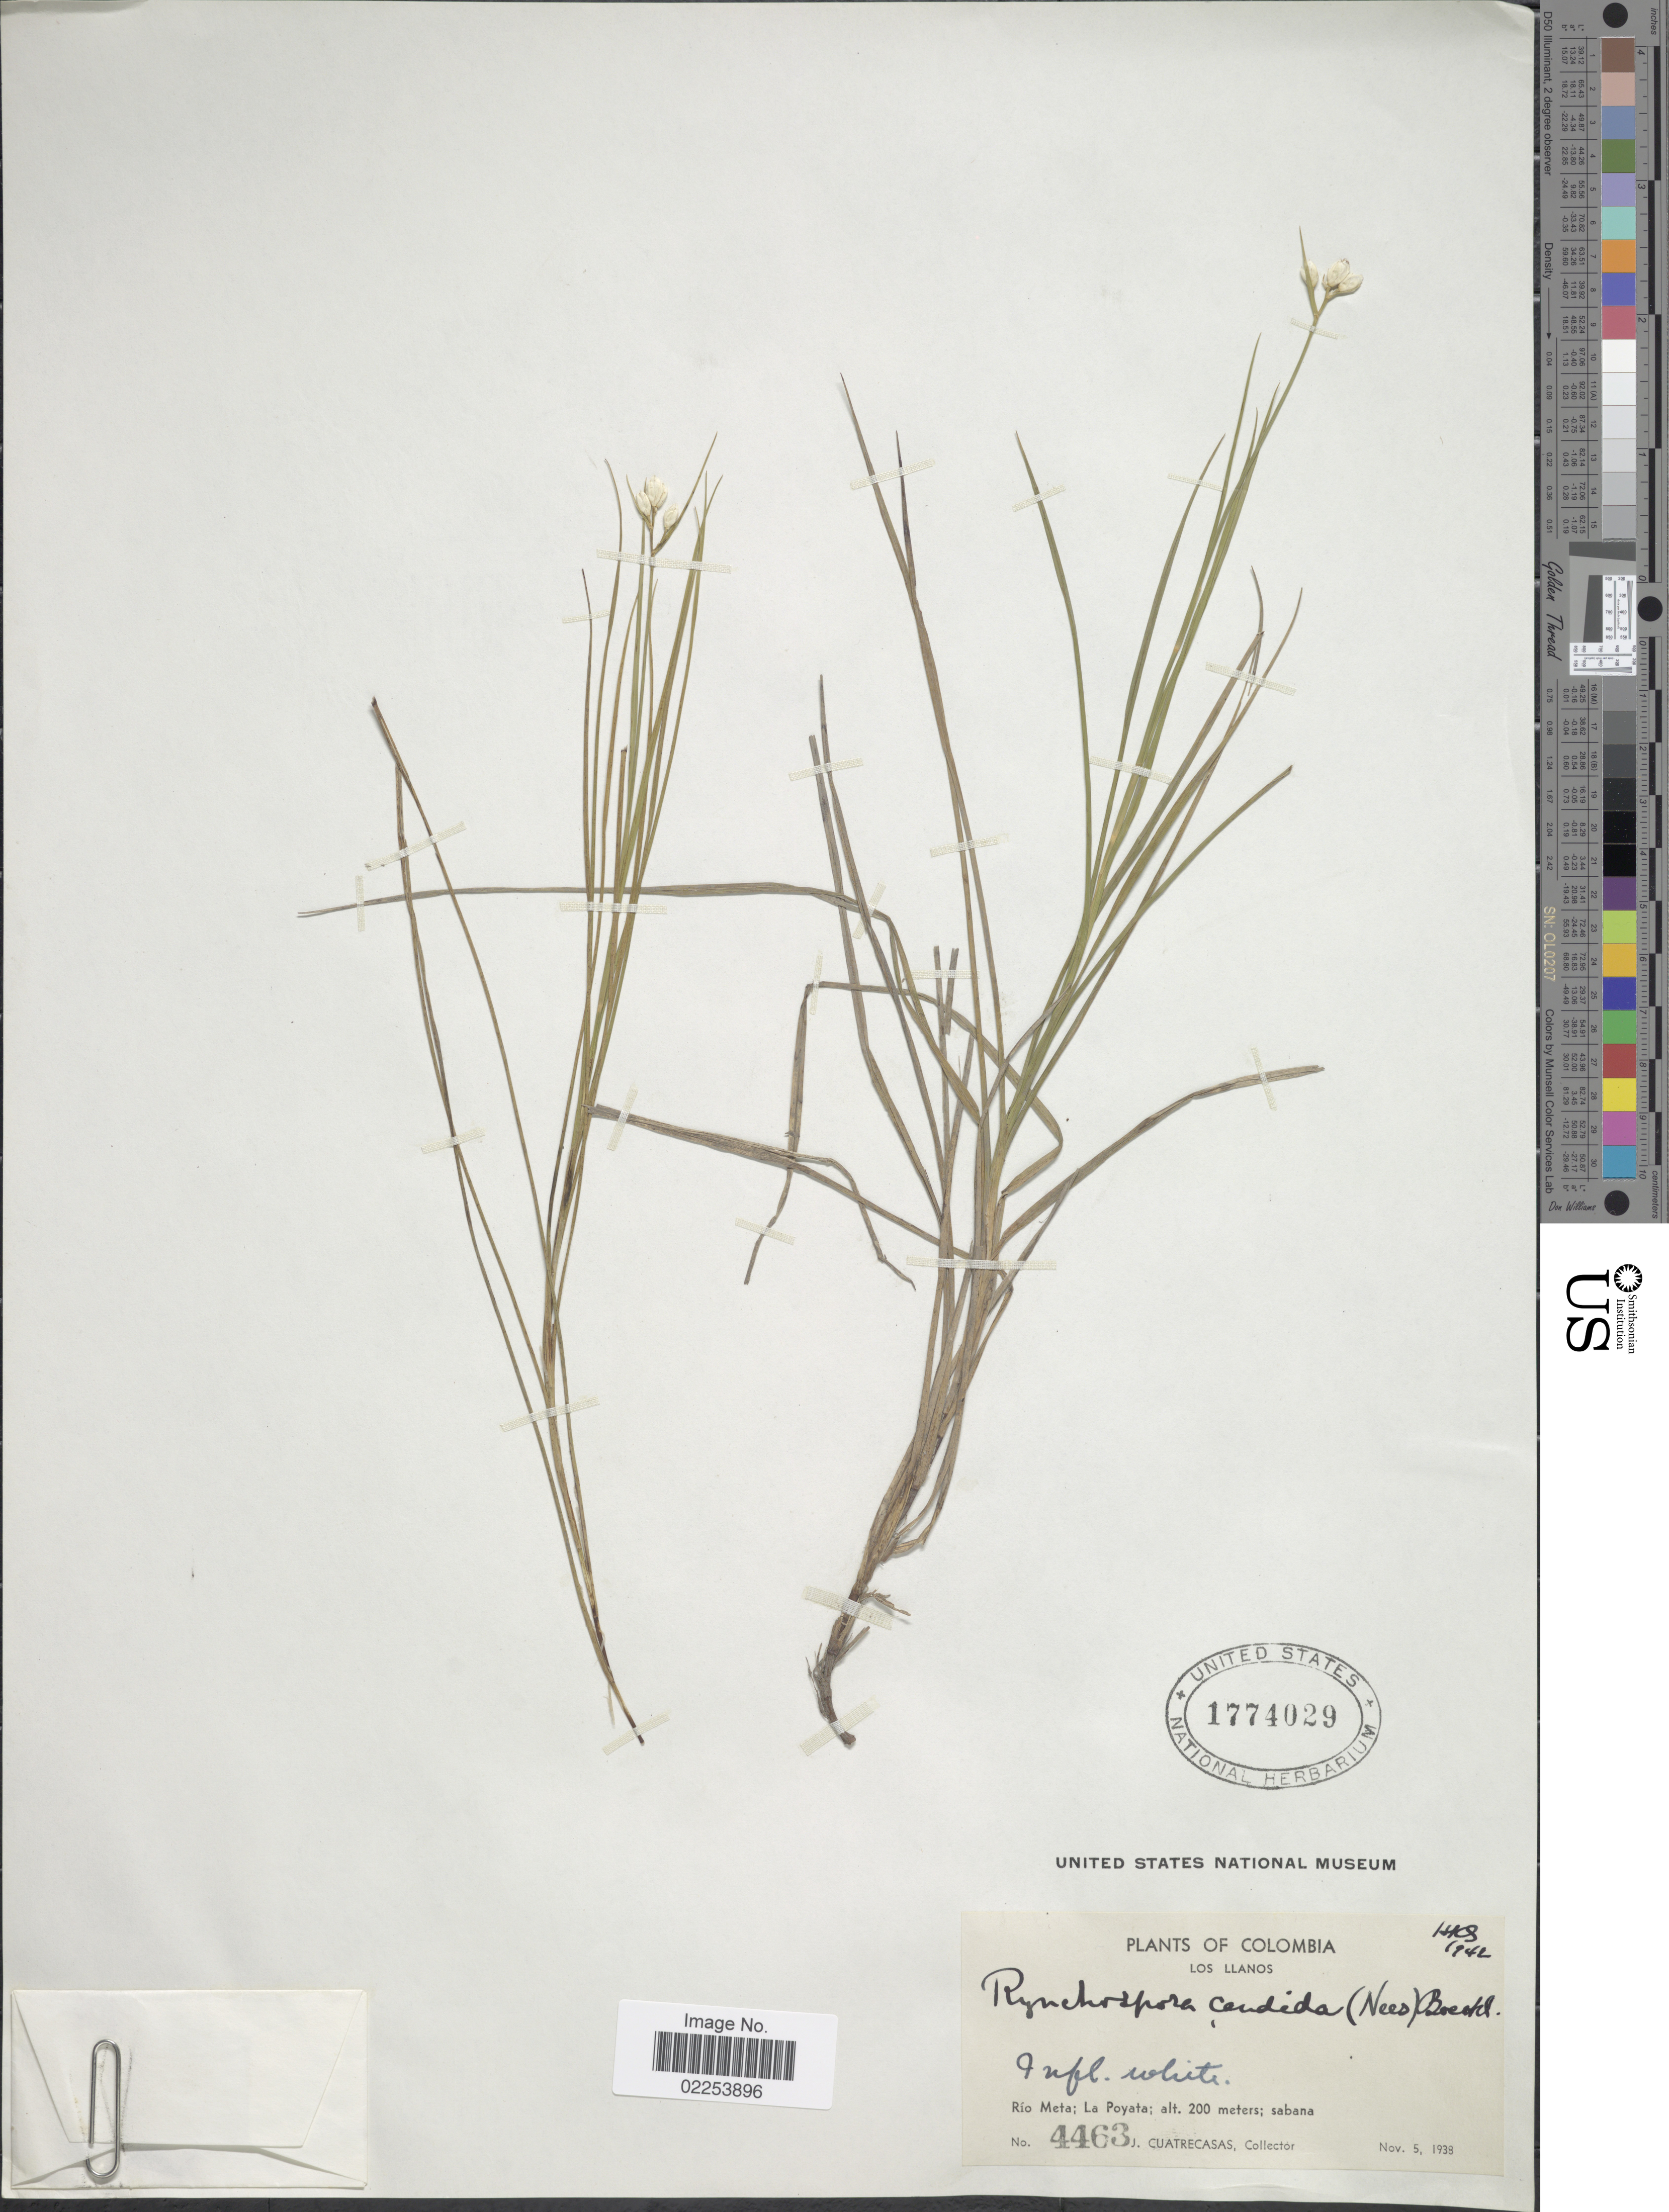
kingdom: Plantae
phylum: Tracheophyta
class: Liliopsida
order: Poales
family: Cyperaceae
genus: Rhynchospora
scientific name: Rhynchospora candida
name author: (Nees) Boeckeler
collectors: J. Cuatrecasas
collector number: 4463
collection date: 1938-11-05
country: Colombia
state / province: Meta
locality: Los LLanos. Rio Meta; La Poyata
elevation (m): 200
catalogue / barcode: US 1774029